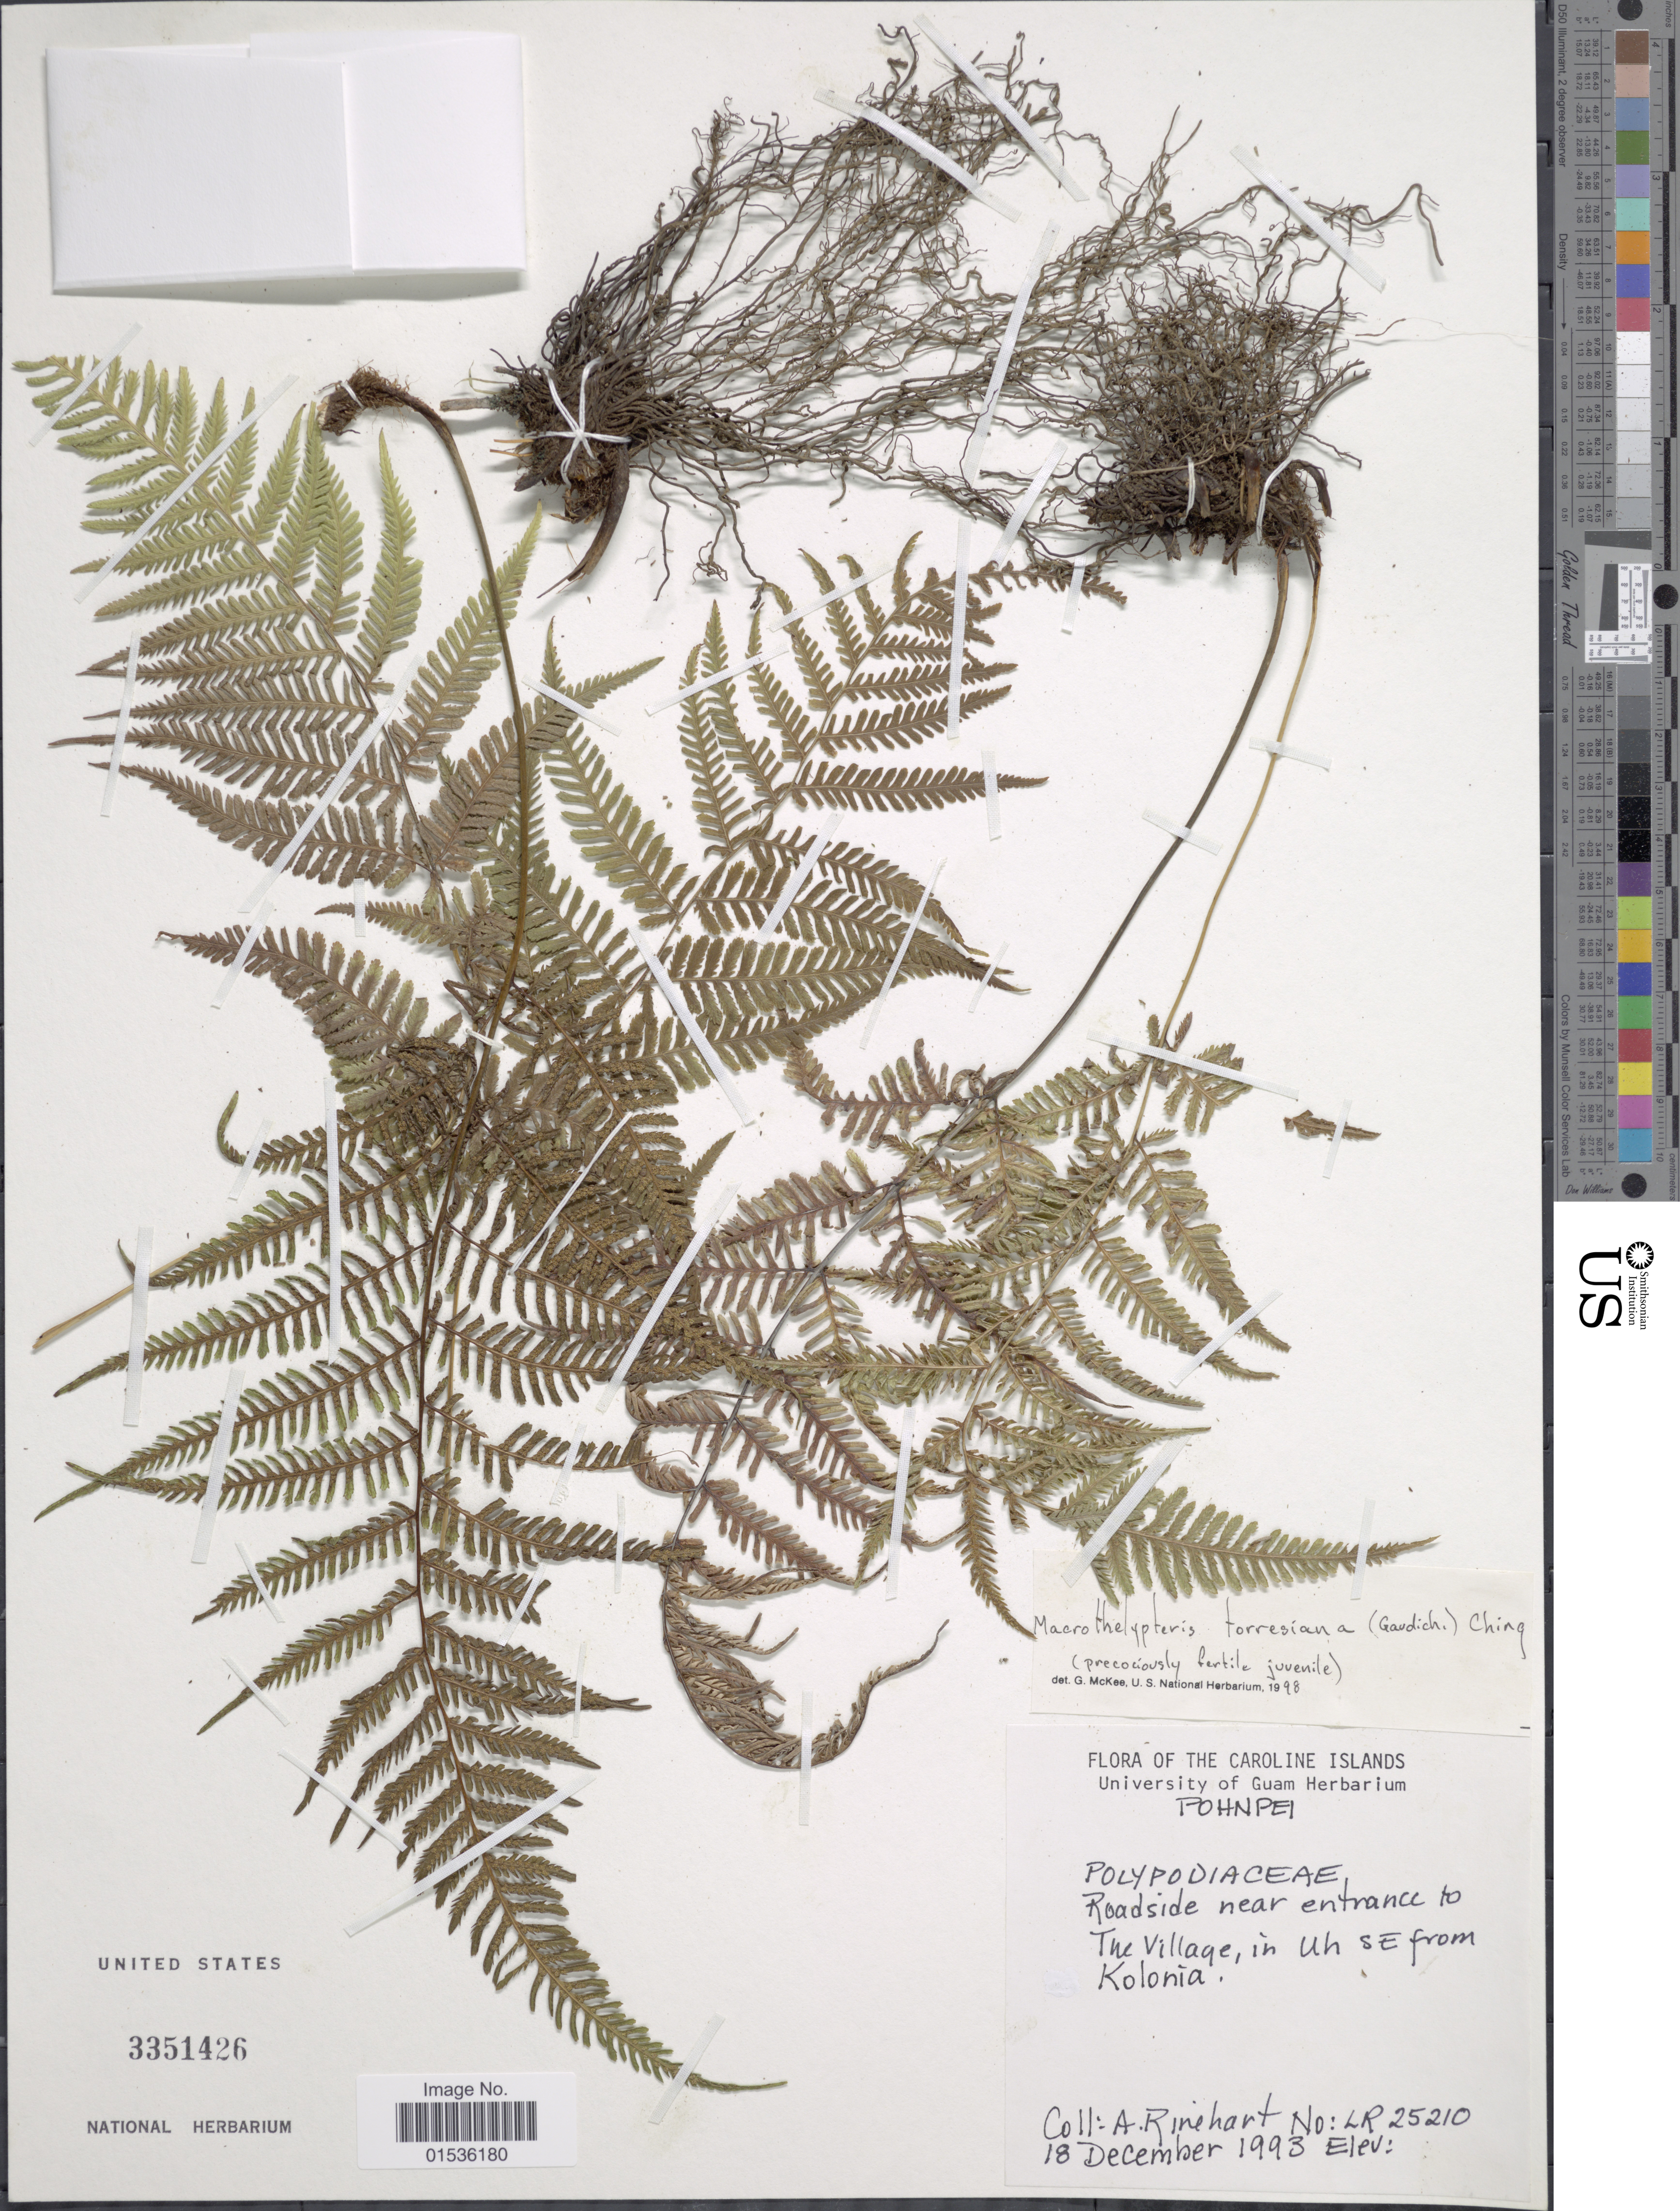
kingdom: Plantae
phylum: Tracheophyta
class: Polypodiopsida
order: Polypodiales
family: Thelypteridaceae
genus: Macrothelypteris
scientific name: Macrothelypteris torresiana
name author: (Gaudich.) Ching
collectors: A. Rinehart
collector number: LR25210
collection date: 1993-12-18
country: Micronesia, Federated States of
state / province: Pohnpei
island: Pohnpei [Ponape]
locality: Caroline Islands. Pohnpei. Roadside near entrance to The Villag, in Uh SE from Kolonia.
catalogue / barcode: US 3351426